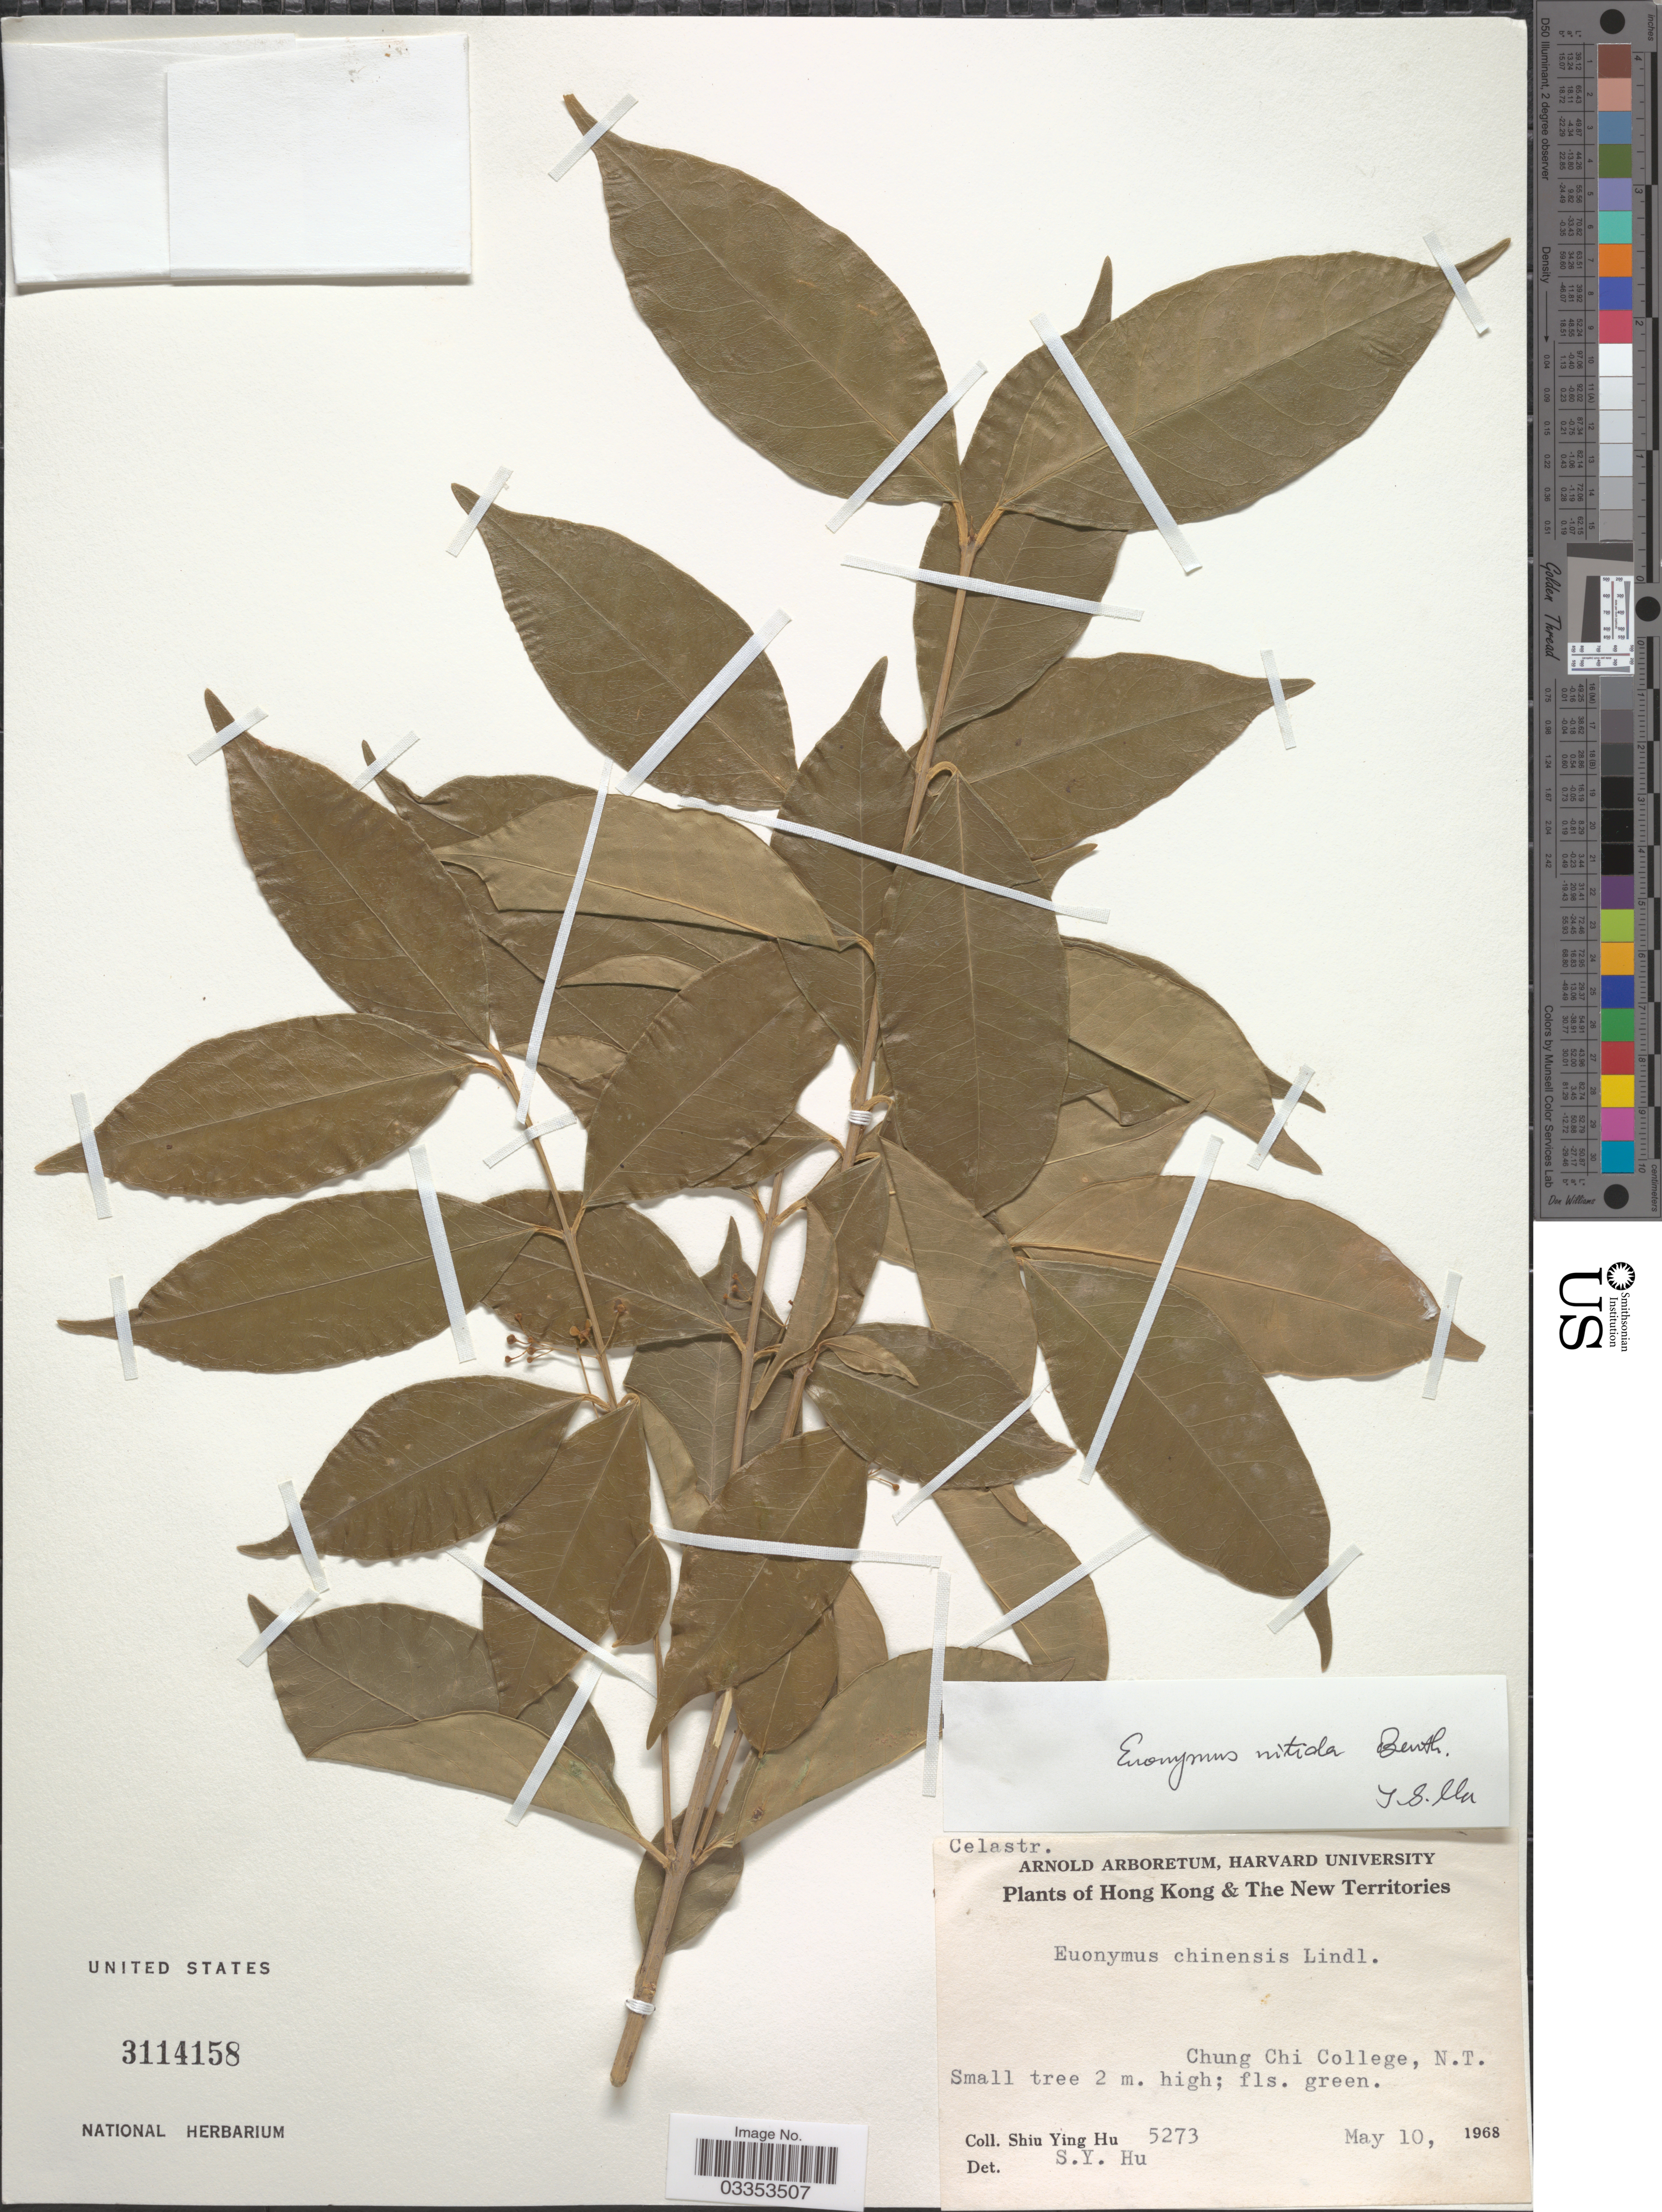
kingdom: Plantae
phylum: Tracheophyta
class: Magnoliopsida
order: Celastrales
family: Celastraceae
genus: Euonymus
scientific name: Euonymus nitidus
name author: Benth.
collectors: S. Y. Hu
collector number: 5273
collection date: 1968-05-10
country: China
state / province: Hong Kong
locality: The New Territories. Chung Chi College.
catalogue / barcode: US 3114158